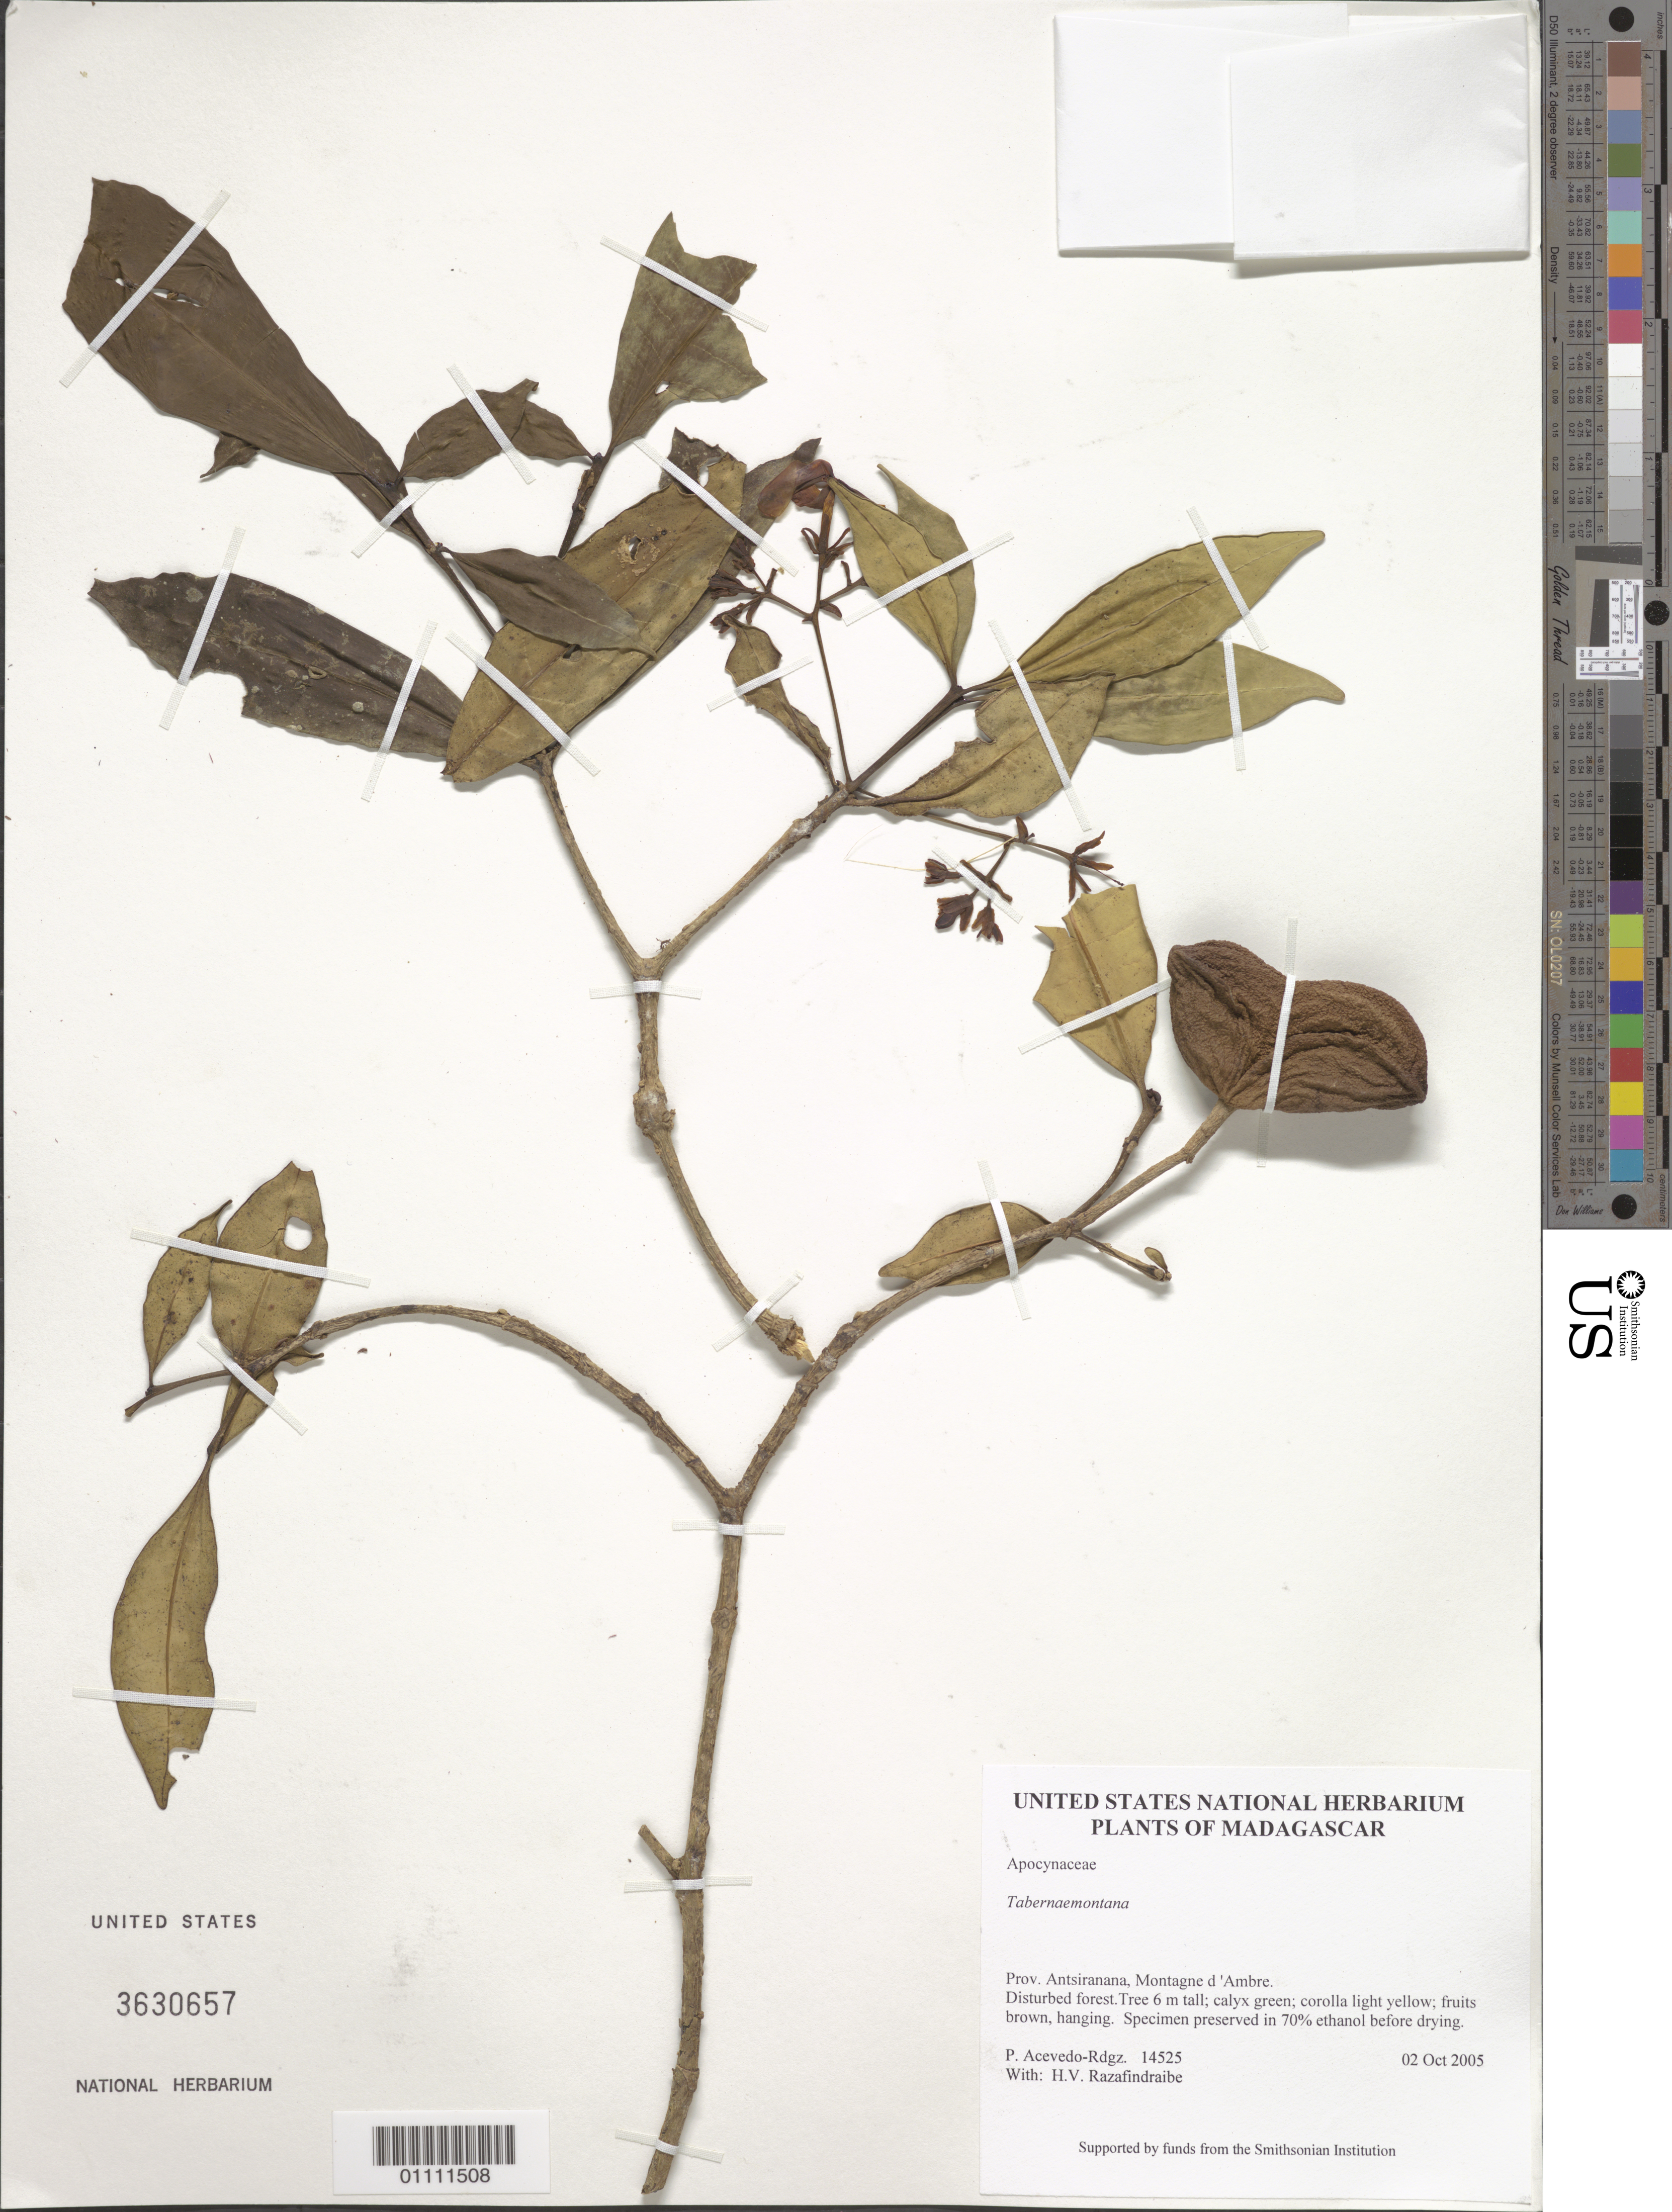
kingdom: Plantae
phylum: Tracheophyta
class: Magnoliopsida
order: Gentianales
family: Apocynaceae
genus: Tabernaemontana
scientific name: Tabernaemontana sp.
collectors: P. Acevedo-Rodr. & H. Razafindraibe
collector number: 14525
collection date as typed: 02 Oct 2005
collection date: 2005-10-02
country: Madagascar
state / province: Diana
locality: Prov. Antsiranana, Montagne d 'Ambre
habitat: Disturbed forest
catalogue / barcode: US 3630657